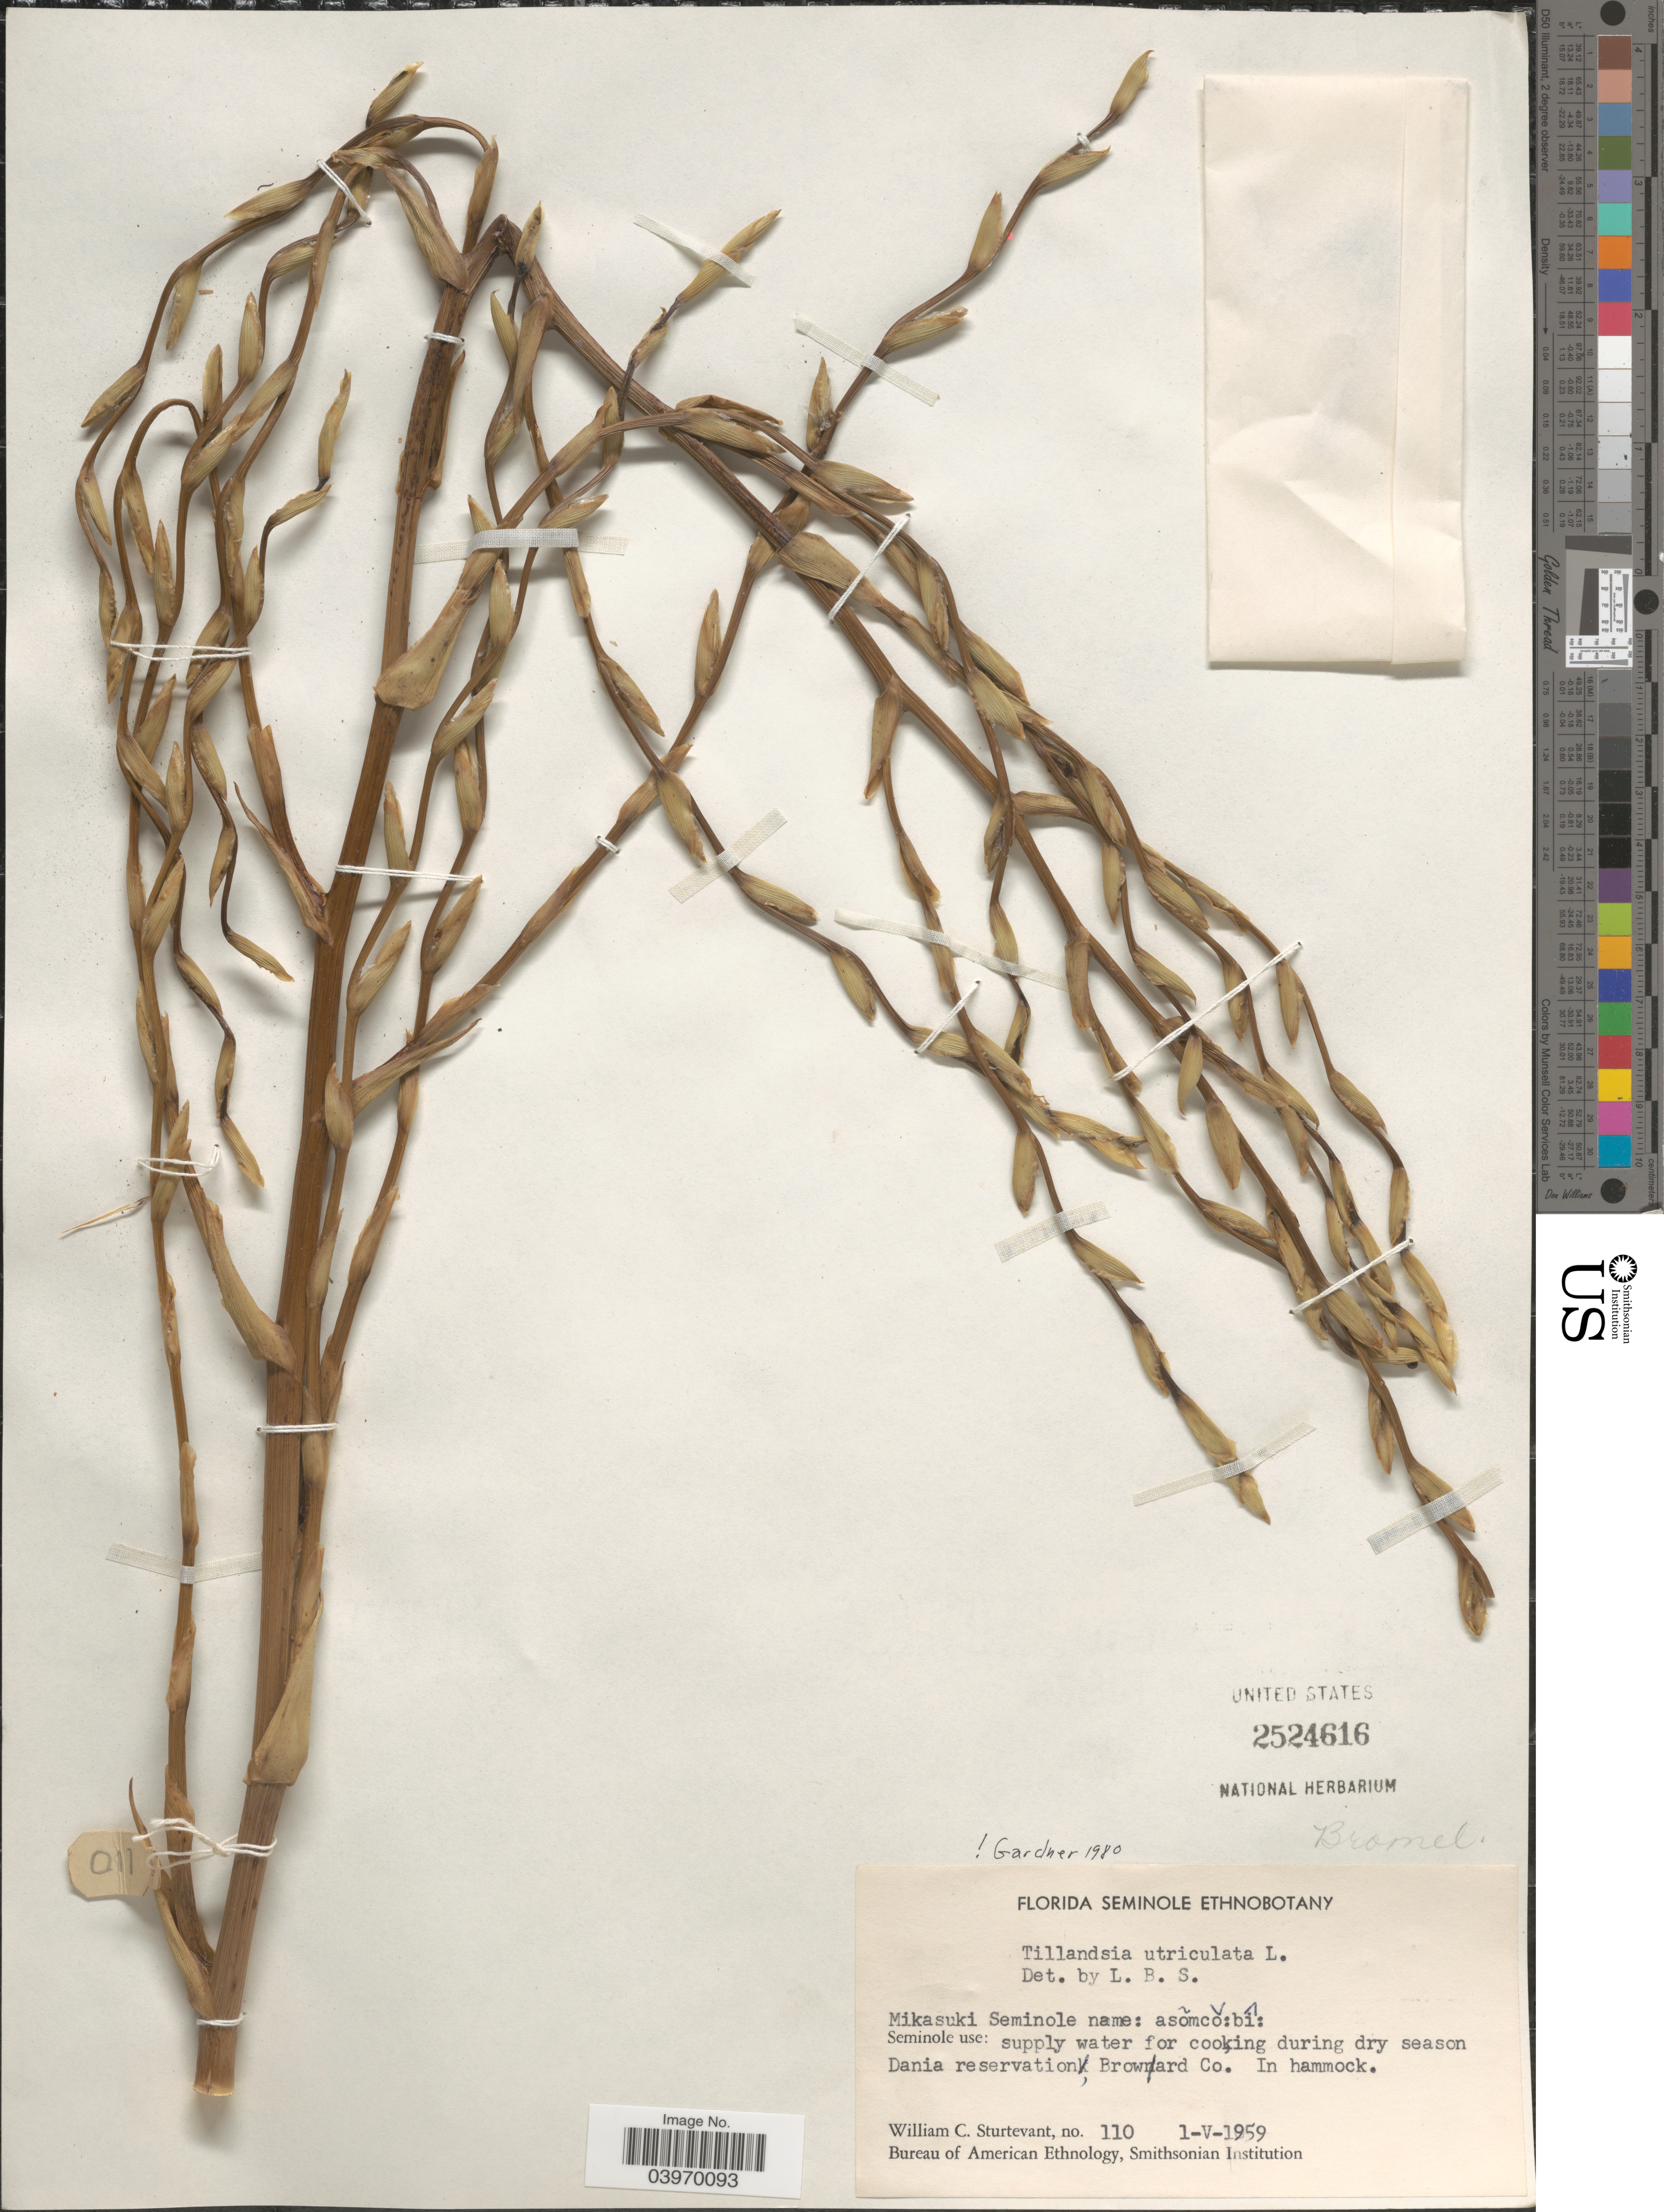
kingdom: Plantae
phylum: Tracheophyta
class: Liliopsida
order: Poales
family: Bromeliaceae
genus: Tillandsia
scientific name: Tillandsia utriculata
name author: L.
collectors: W. Sturtevant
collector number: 110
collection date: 1959-05-01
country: United States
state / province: Florida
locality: Dania reservation, Broward Co.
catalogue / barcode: US 2524616